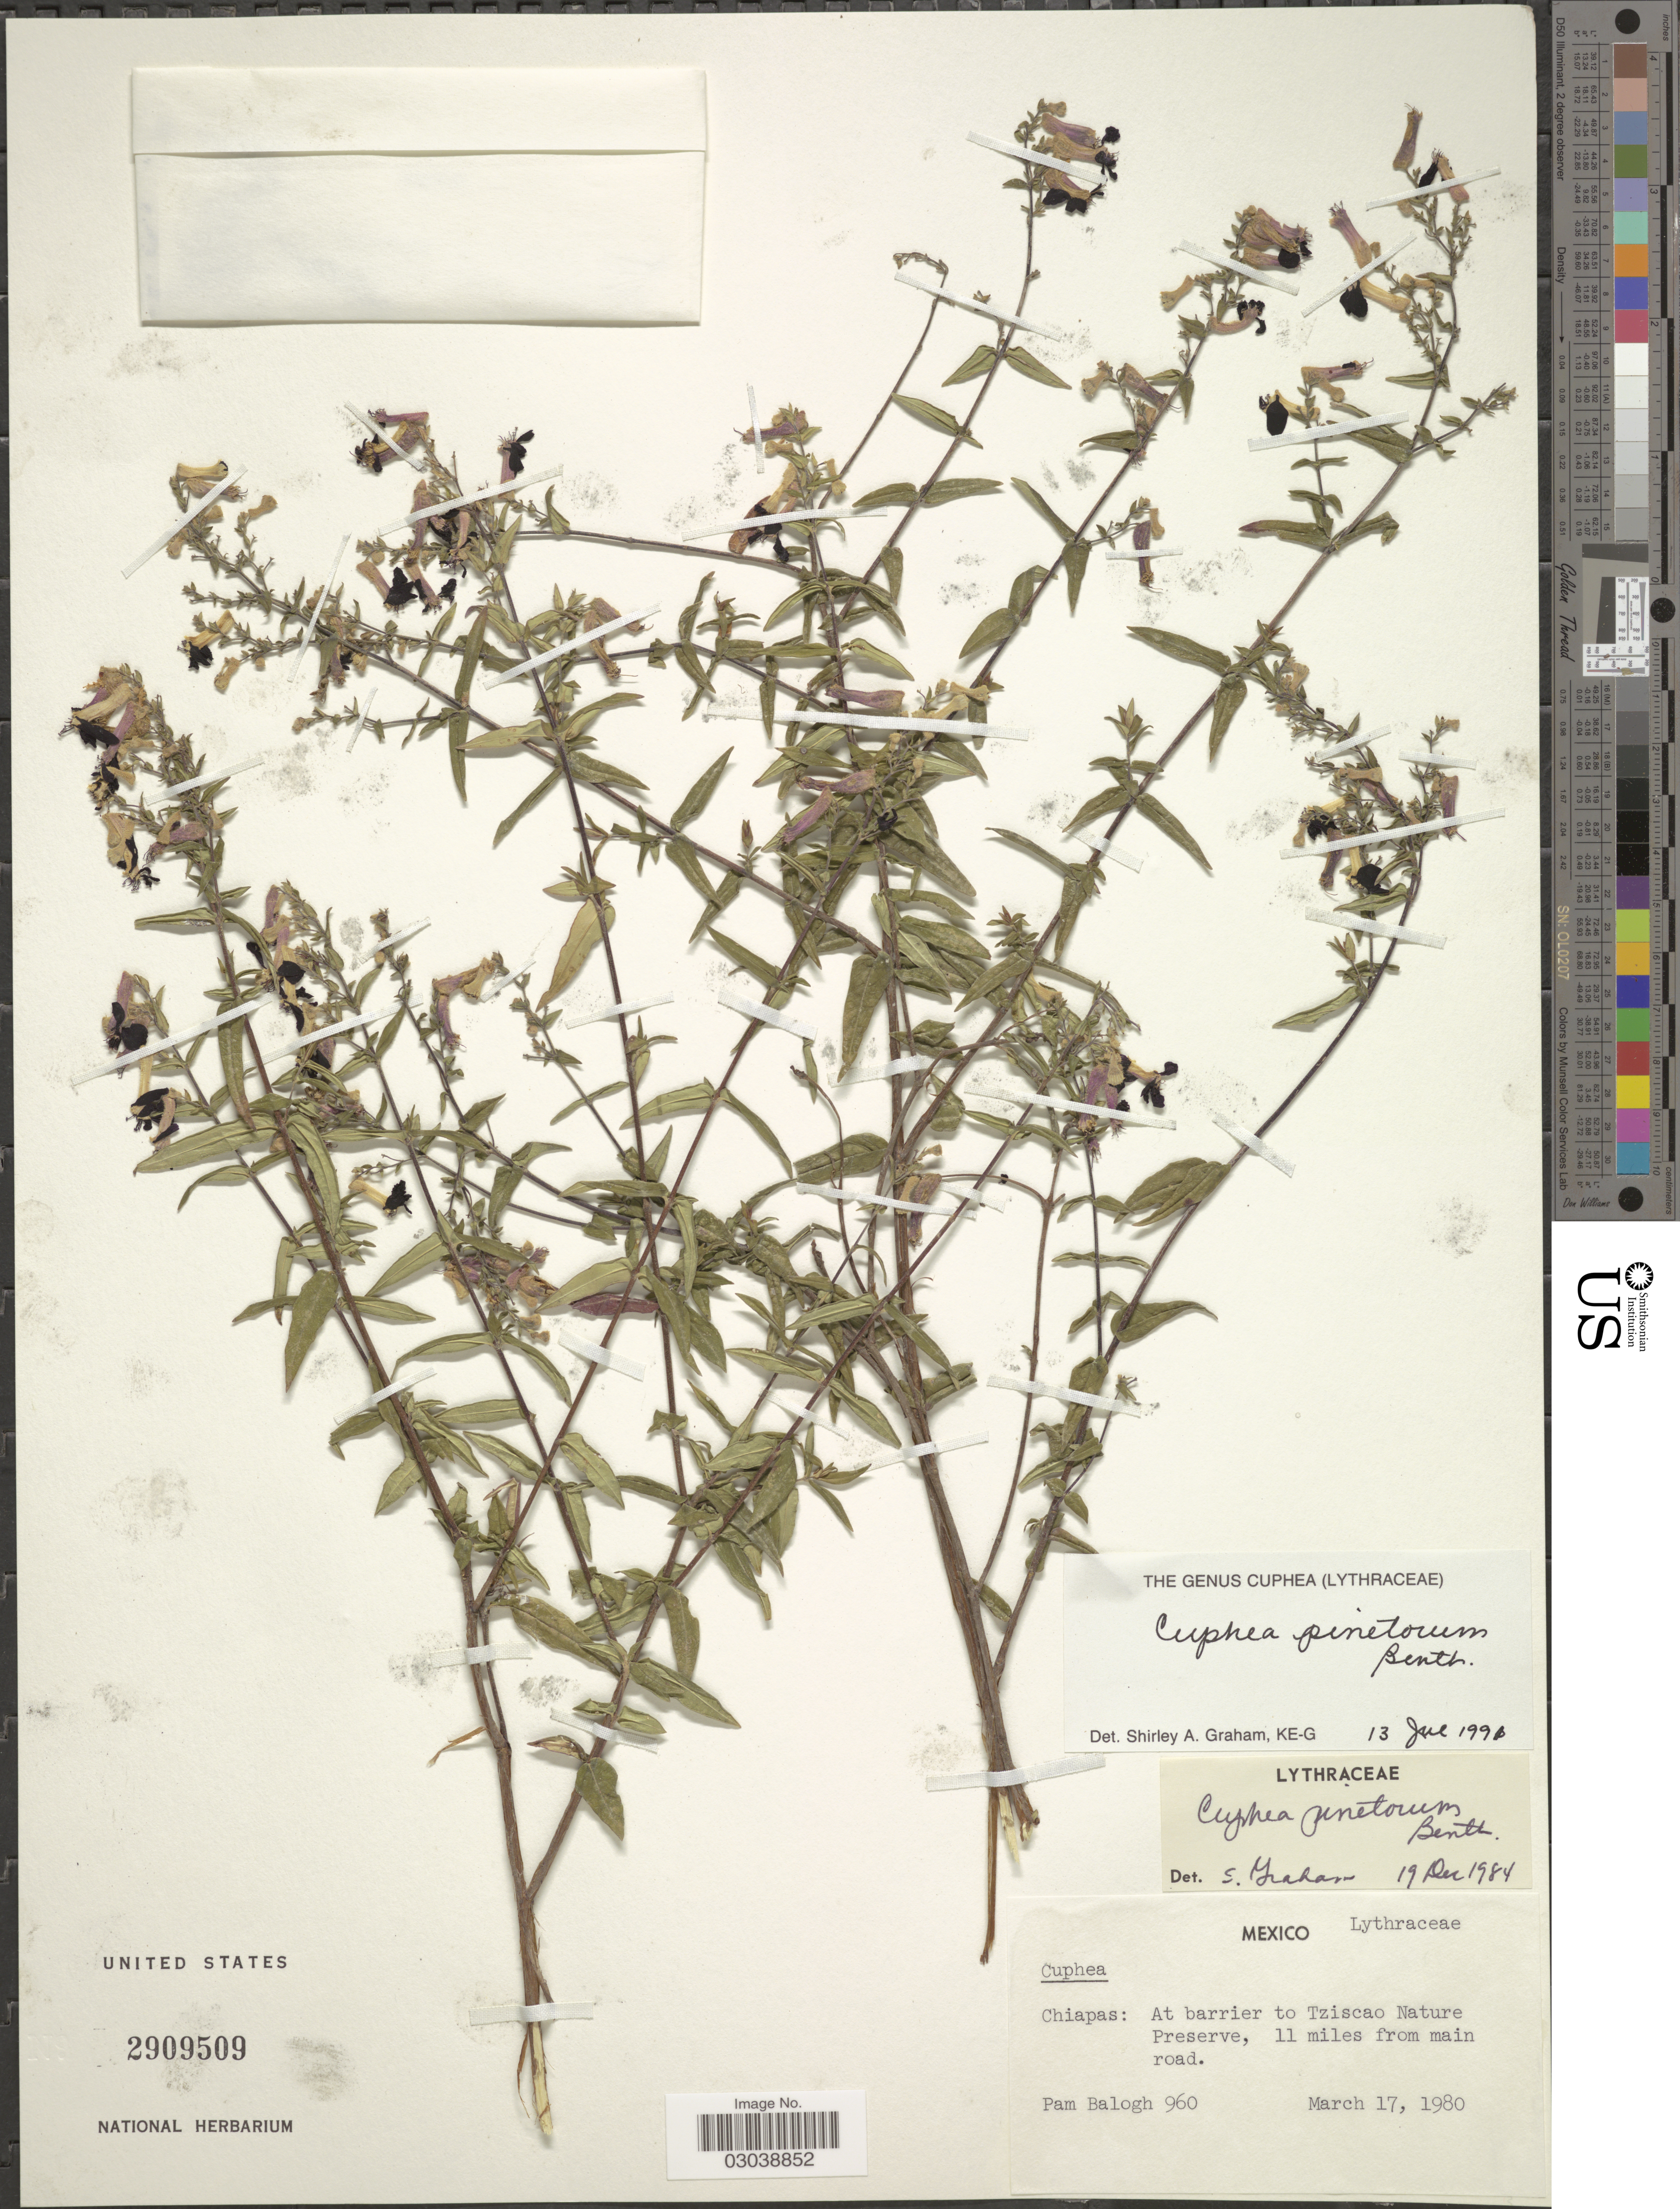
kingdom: Plantae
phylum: Tracheophyta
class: Magnoliopsida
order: Myrtales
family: Lythraceae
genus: Cuphea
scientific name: Cuphea pinetorum Benth.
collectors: P. Balogh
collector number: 960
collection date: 1980-03-17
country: Mexico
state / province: Chiapas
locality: At barrier to Tziscao Nature Preserve, 11 miles from main road.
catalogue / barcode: US 2909509